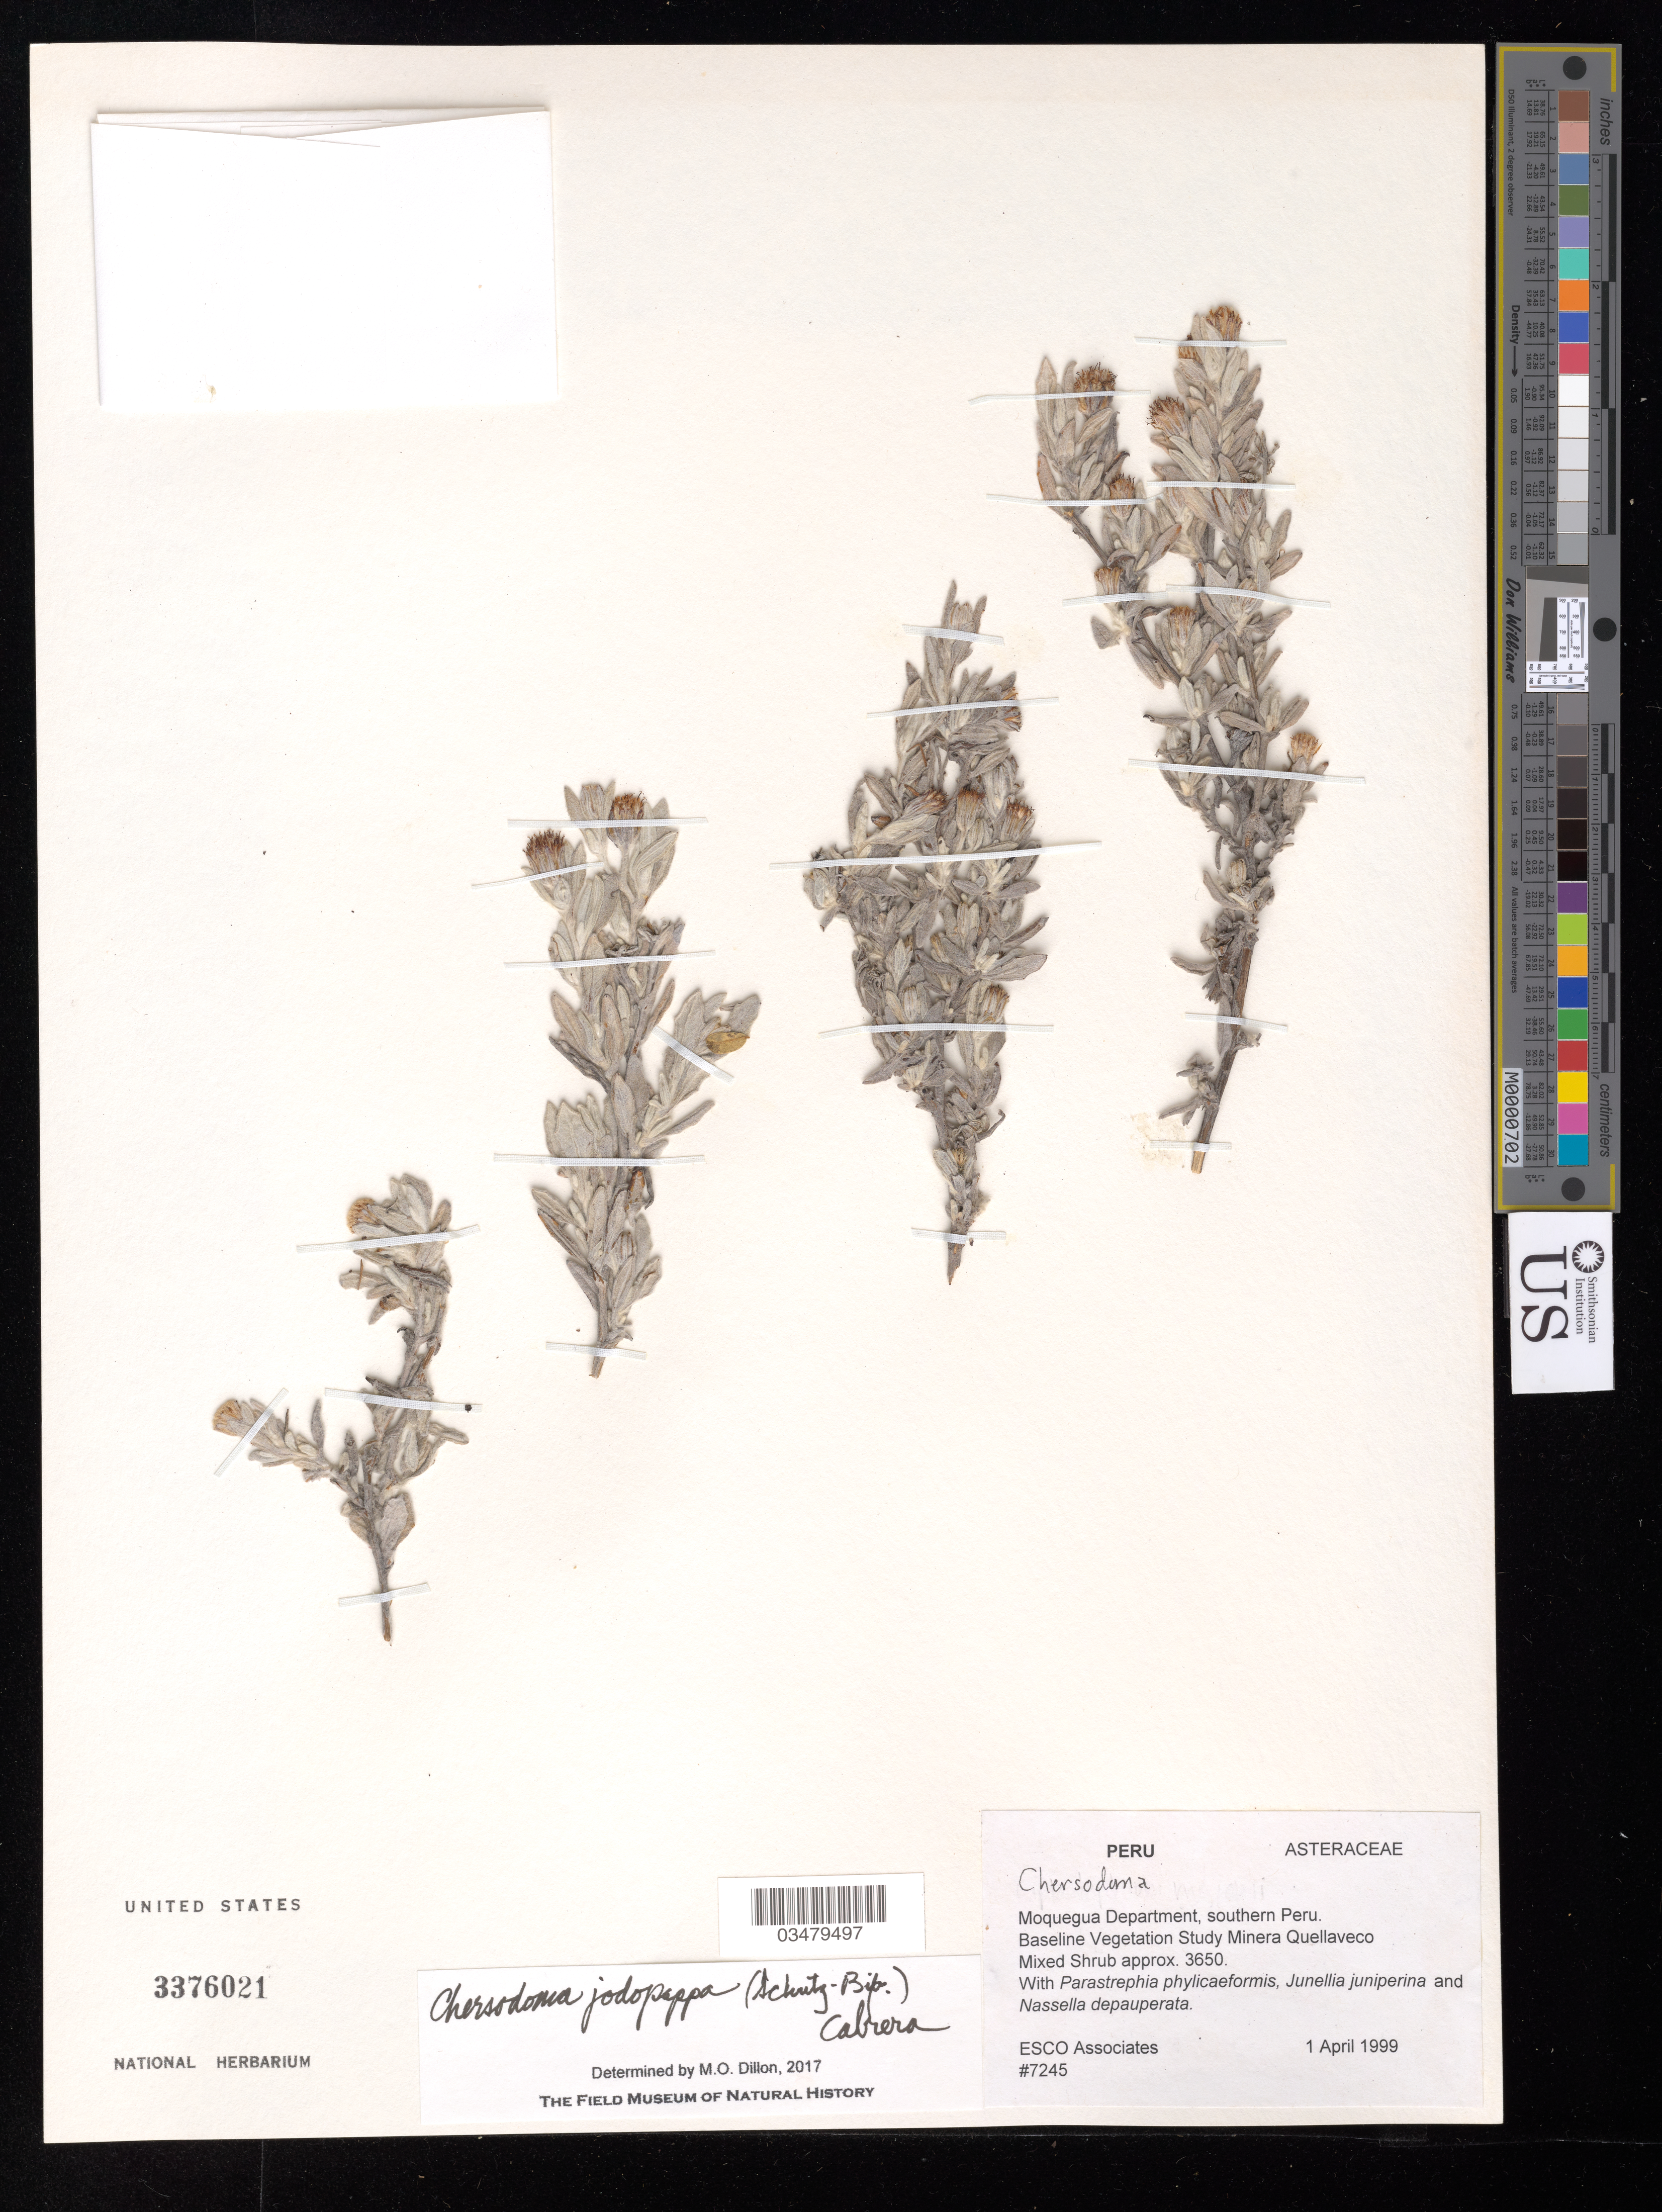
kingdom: Plantae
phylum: Tracheophyta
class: Magnoliopsida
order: Asterales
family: Asteraceae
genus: Chersodoma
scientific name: Chersodoma jodopappa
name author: (Sch. Bip.) Cabrera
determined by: Dillon, M. O.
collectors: ESCO Associates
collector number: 7245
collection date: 1999-04-01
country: Peru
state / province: Moquegua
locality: Moquegua Department, southern Peru. Baseline Vegetation Study Minera Quellaveco.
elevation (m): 3700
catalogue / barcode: US 3376021